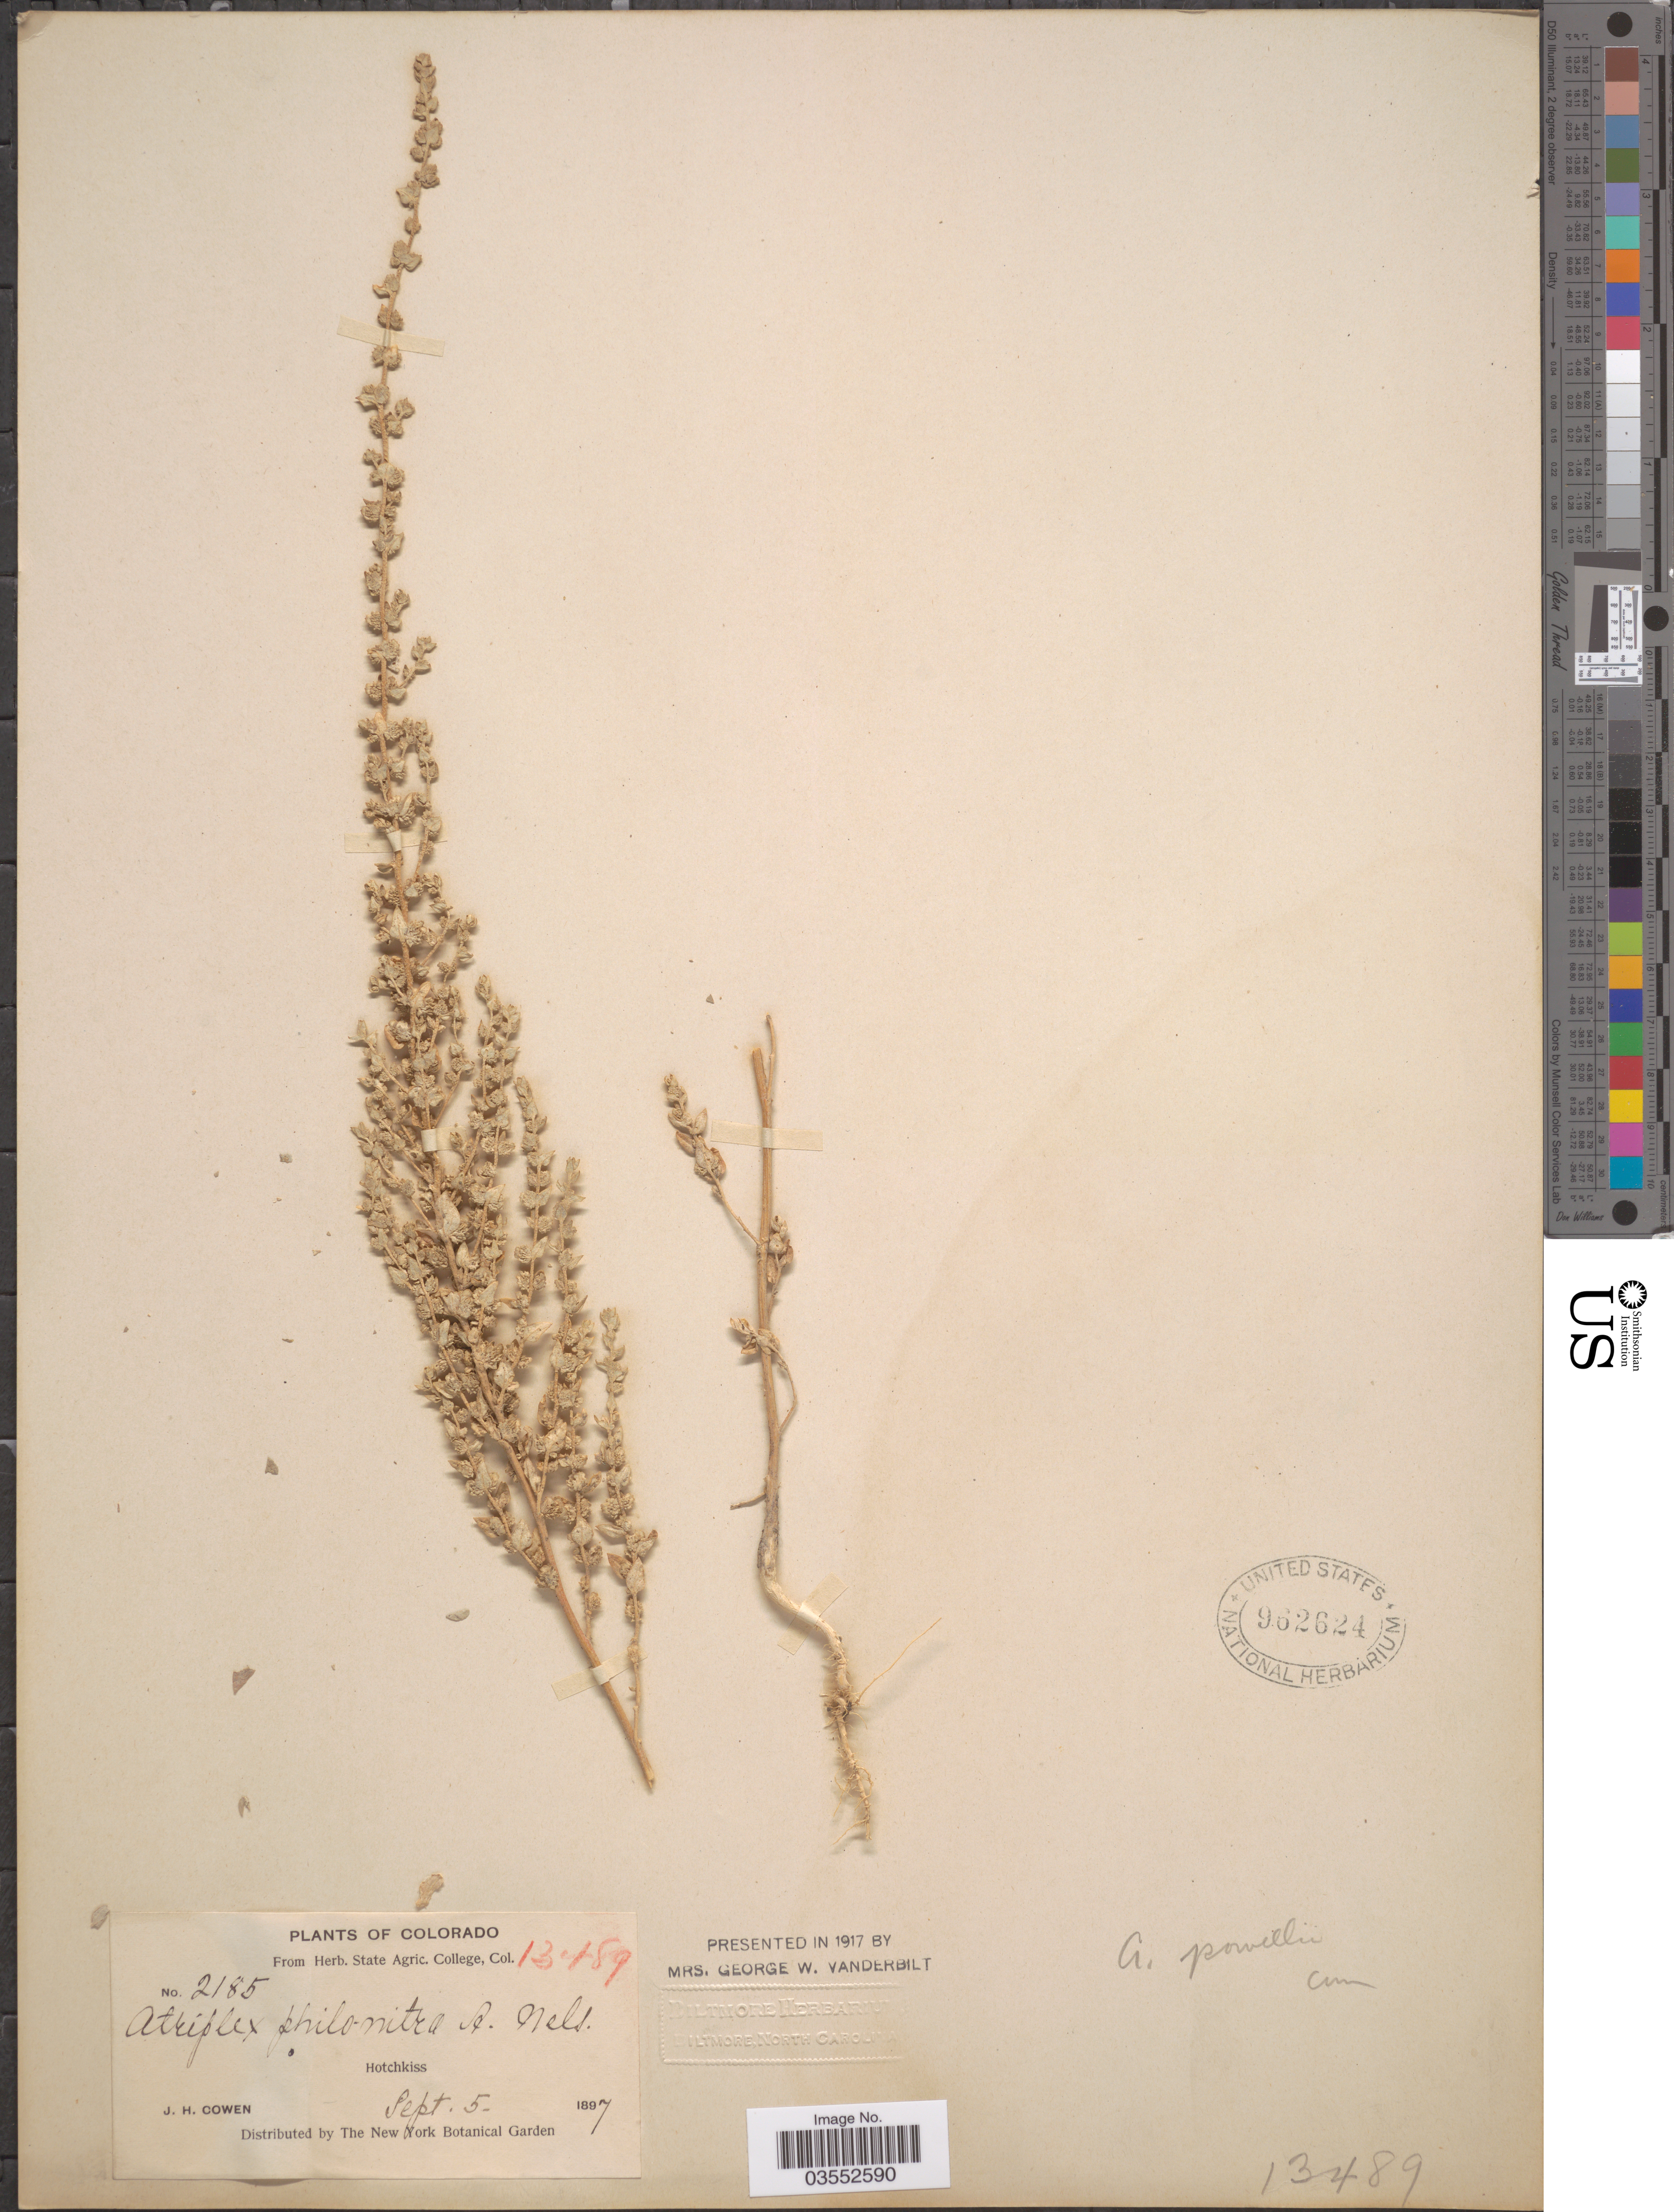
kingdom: Plantae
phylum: Tracheophyta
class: Magnoliopsida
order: Caryophyllales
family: Amaranthaceae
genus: Atriplex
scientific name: Atriplex powellii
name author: S. Watson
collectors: J. H. Cowen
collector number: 2185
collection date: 1897-09-05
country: United States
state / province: Colorado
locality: Hotchkiss.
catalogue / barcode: US 962624